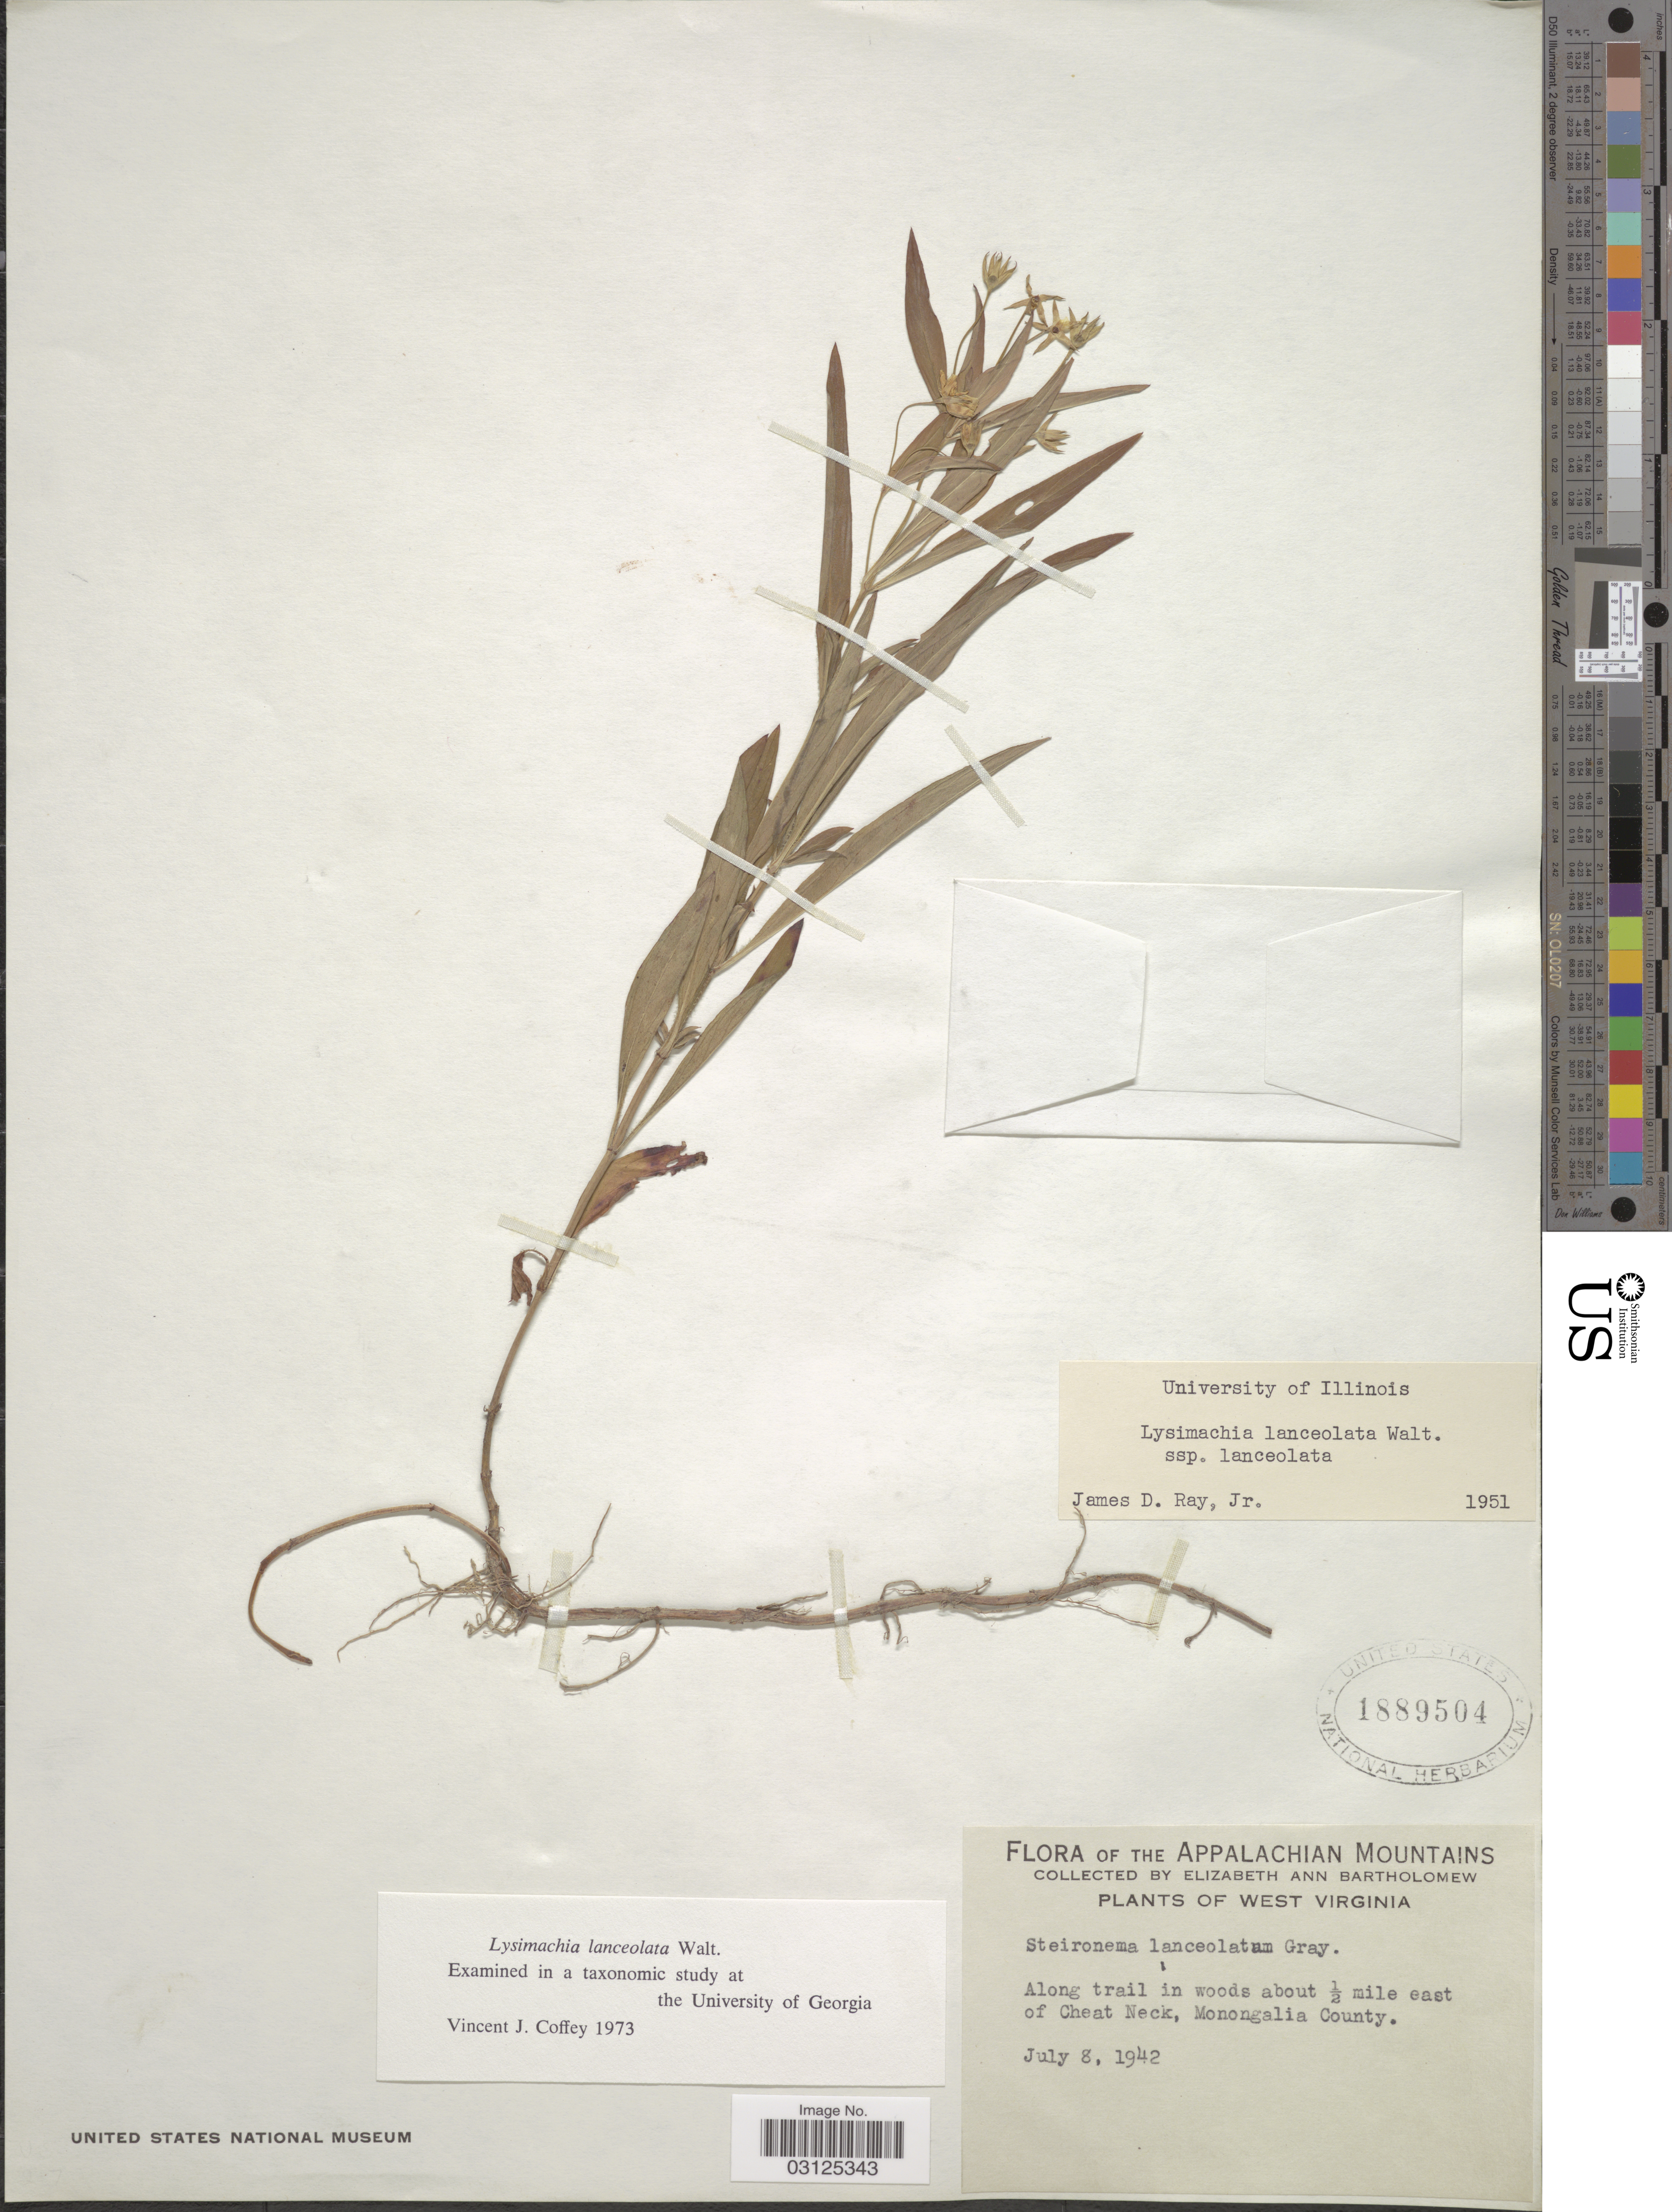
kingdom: Plantae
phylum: Tracheophyta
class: Magnoliopsida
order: Ericales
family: Primulaceae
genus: Lysimachia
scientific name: Lysimachia lanceolata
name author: Walter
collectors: E. Bartholomew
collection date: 1942-07-08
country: United States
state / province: West Virginia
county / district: Monongalia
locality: The Appalachian Mountains. Along trail in woods about ½ east of Cheat Neck, Monongalia County.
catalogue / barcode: US 1889504